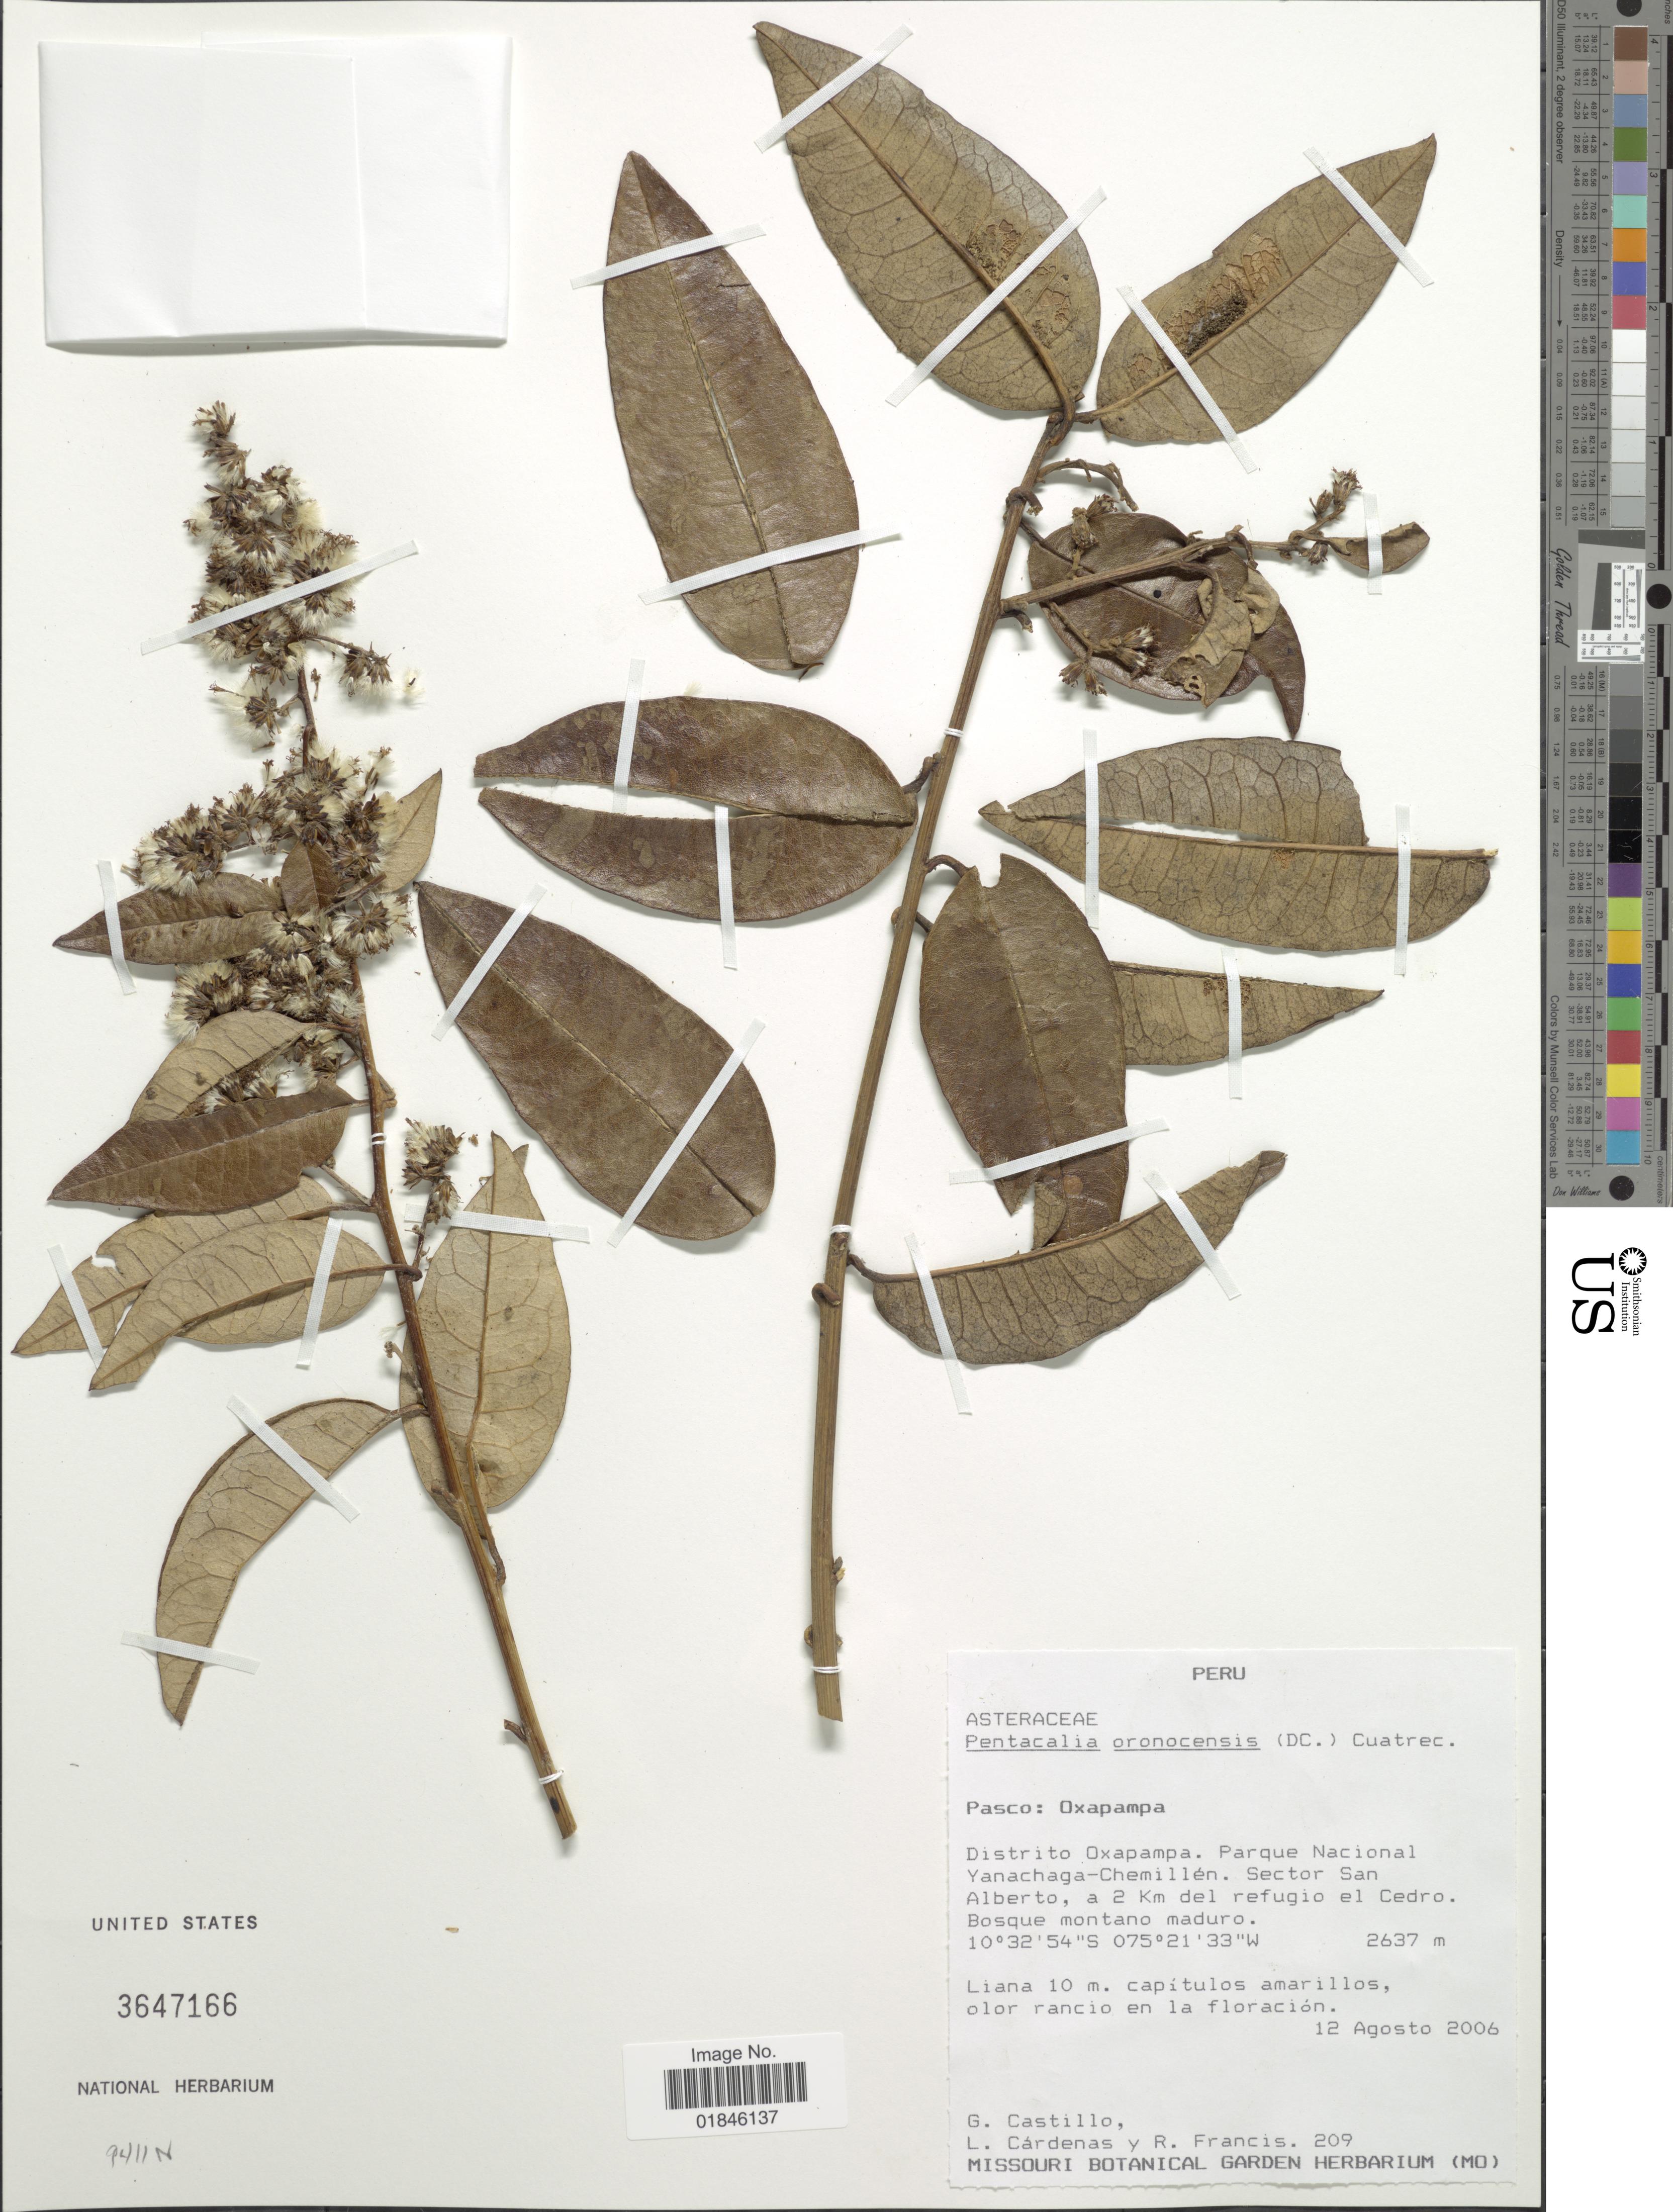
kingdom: Plantae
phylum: Tracheophyta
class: Magnoliopsida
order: Asterales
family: Asteraceae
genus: Pentacalia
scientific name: Pentacalia oronocensis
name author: (DC.) Cuatrec.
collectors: G. Castillo, L. Cárdenas & R. Francis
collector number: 209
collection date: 2006-08-12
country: Peru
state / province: Pasco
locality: Pasco: Oxapampa. Distrito Oxapampa. Parque Nacional Yanachaga-Chemillén. Sector San Alberto, a 2 Km del refugio el Cedro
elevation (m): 2637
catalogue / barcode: US 3647166